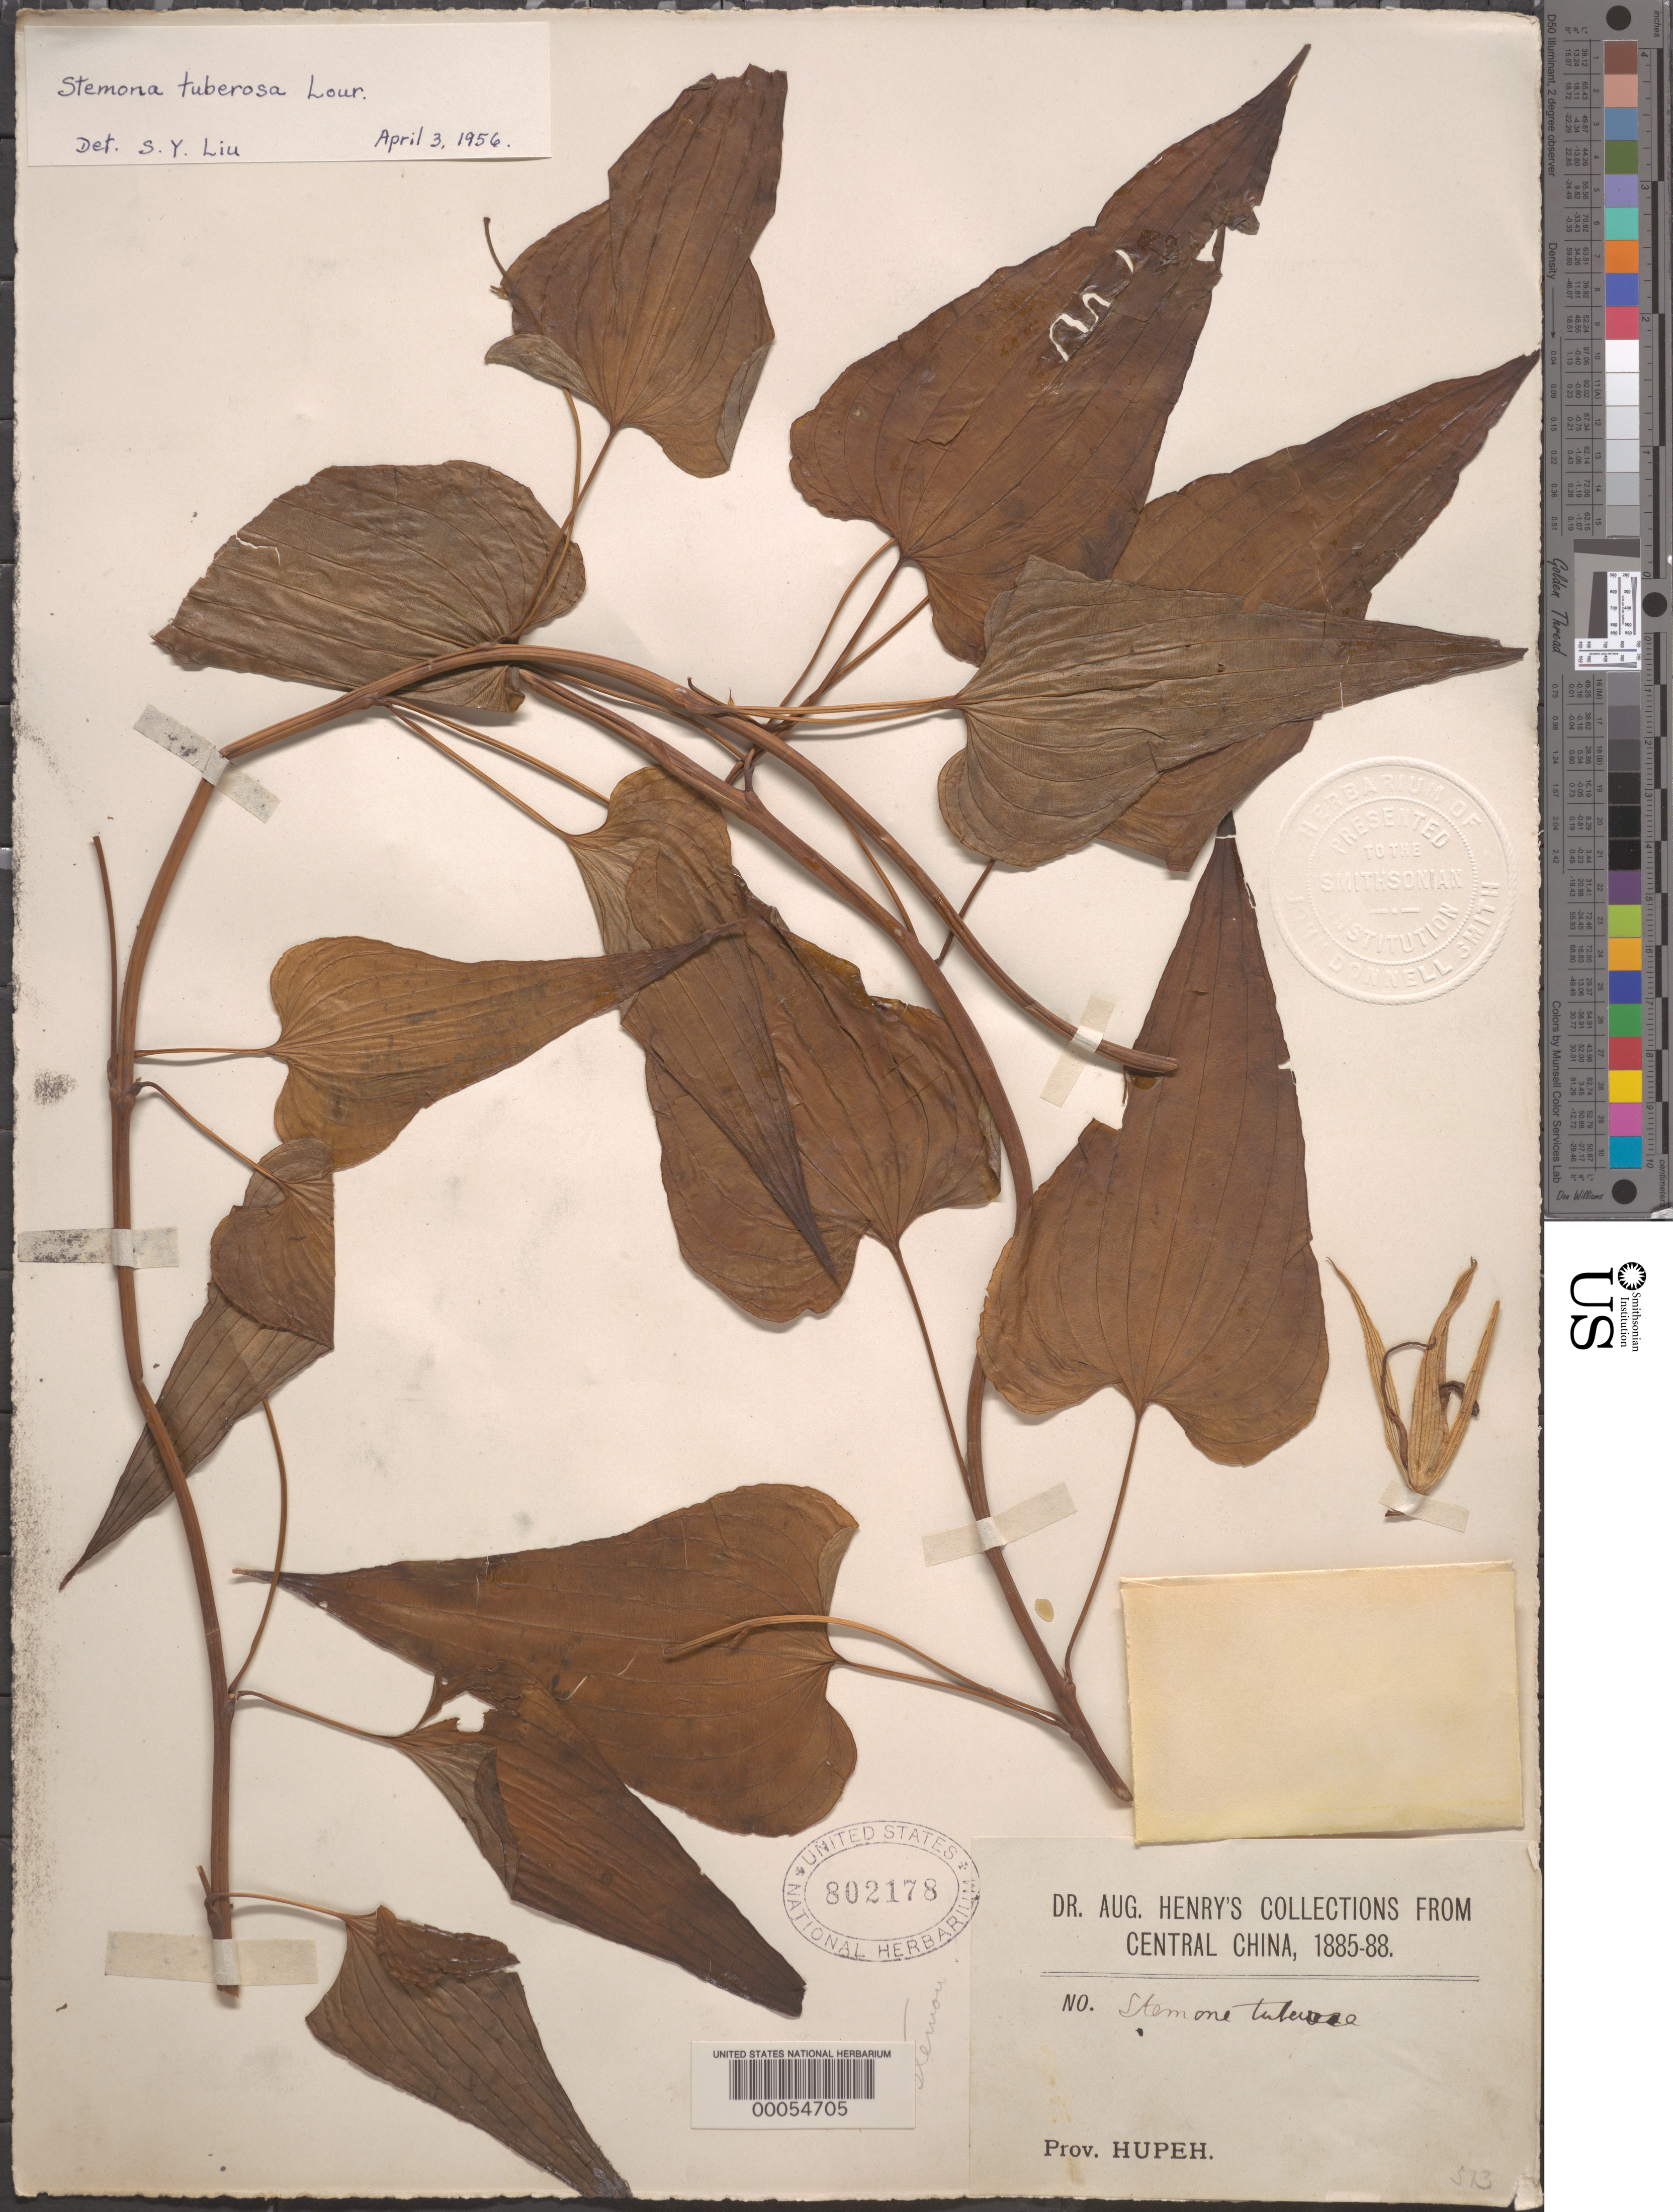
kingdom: Plantae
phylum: Tracheophyta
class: Liliopsida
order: Pandanales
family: Stemonaceae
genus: Stemona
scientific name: Stemona tuberosa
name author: Lour.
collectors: A. Henry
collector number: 513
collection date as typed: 1885 to -- -- 1888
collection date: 1885/1888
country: China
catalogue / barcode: US 802178